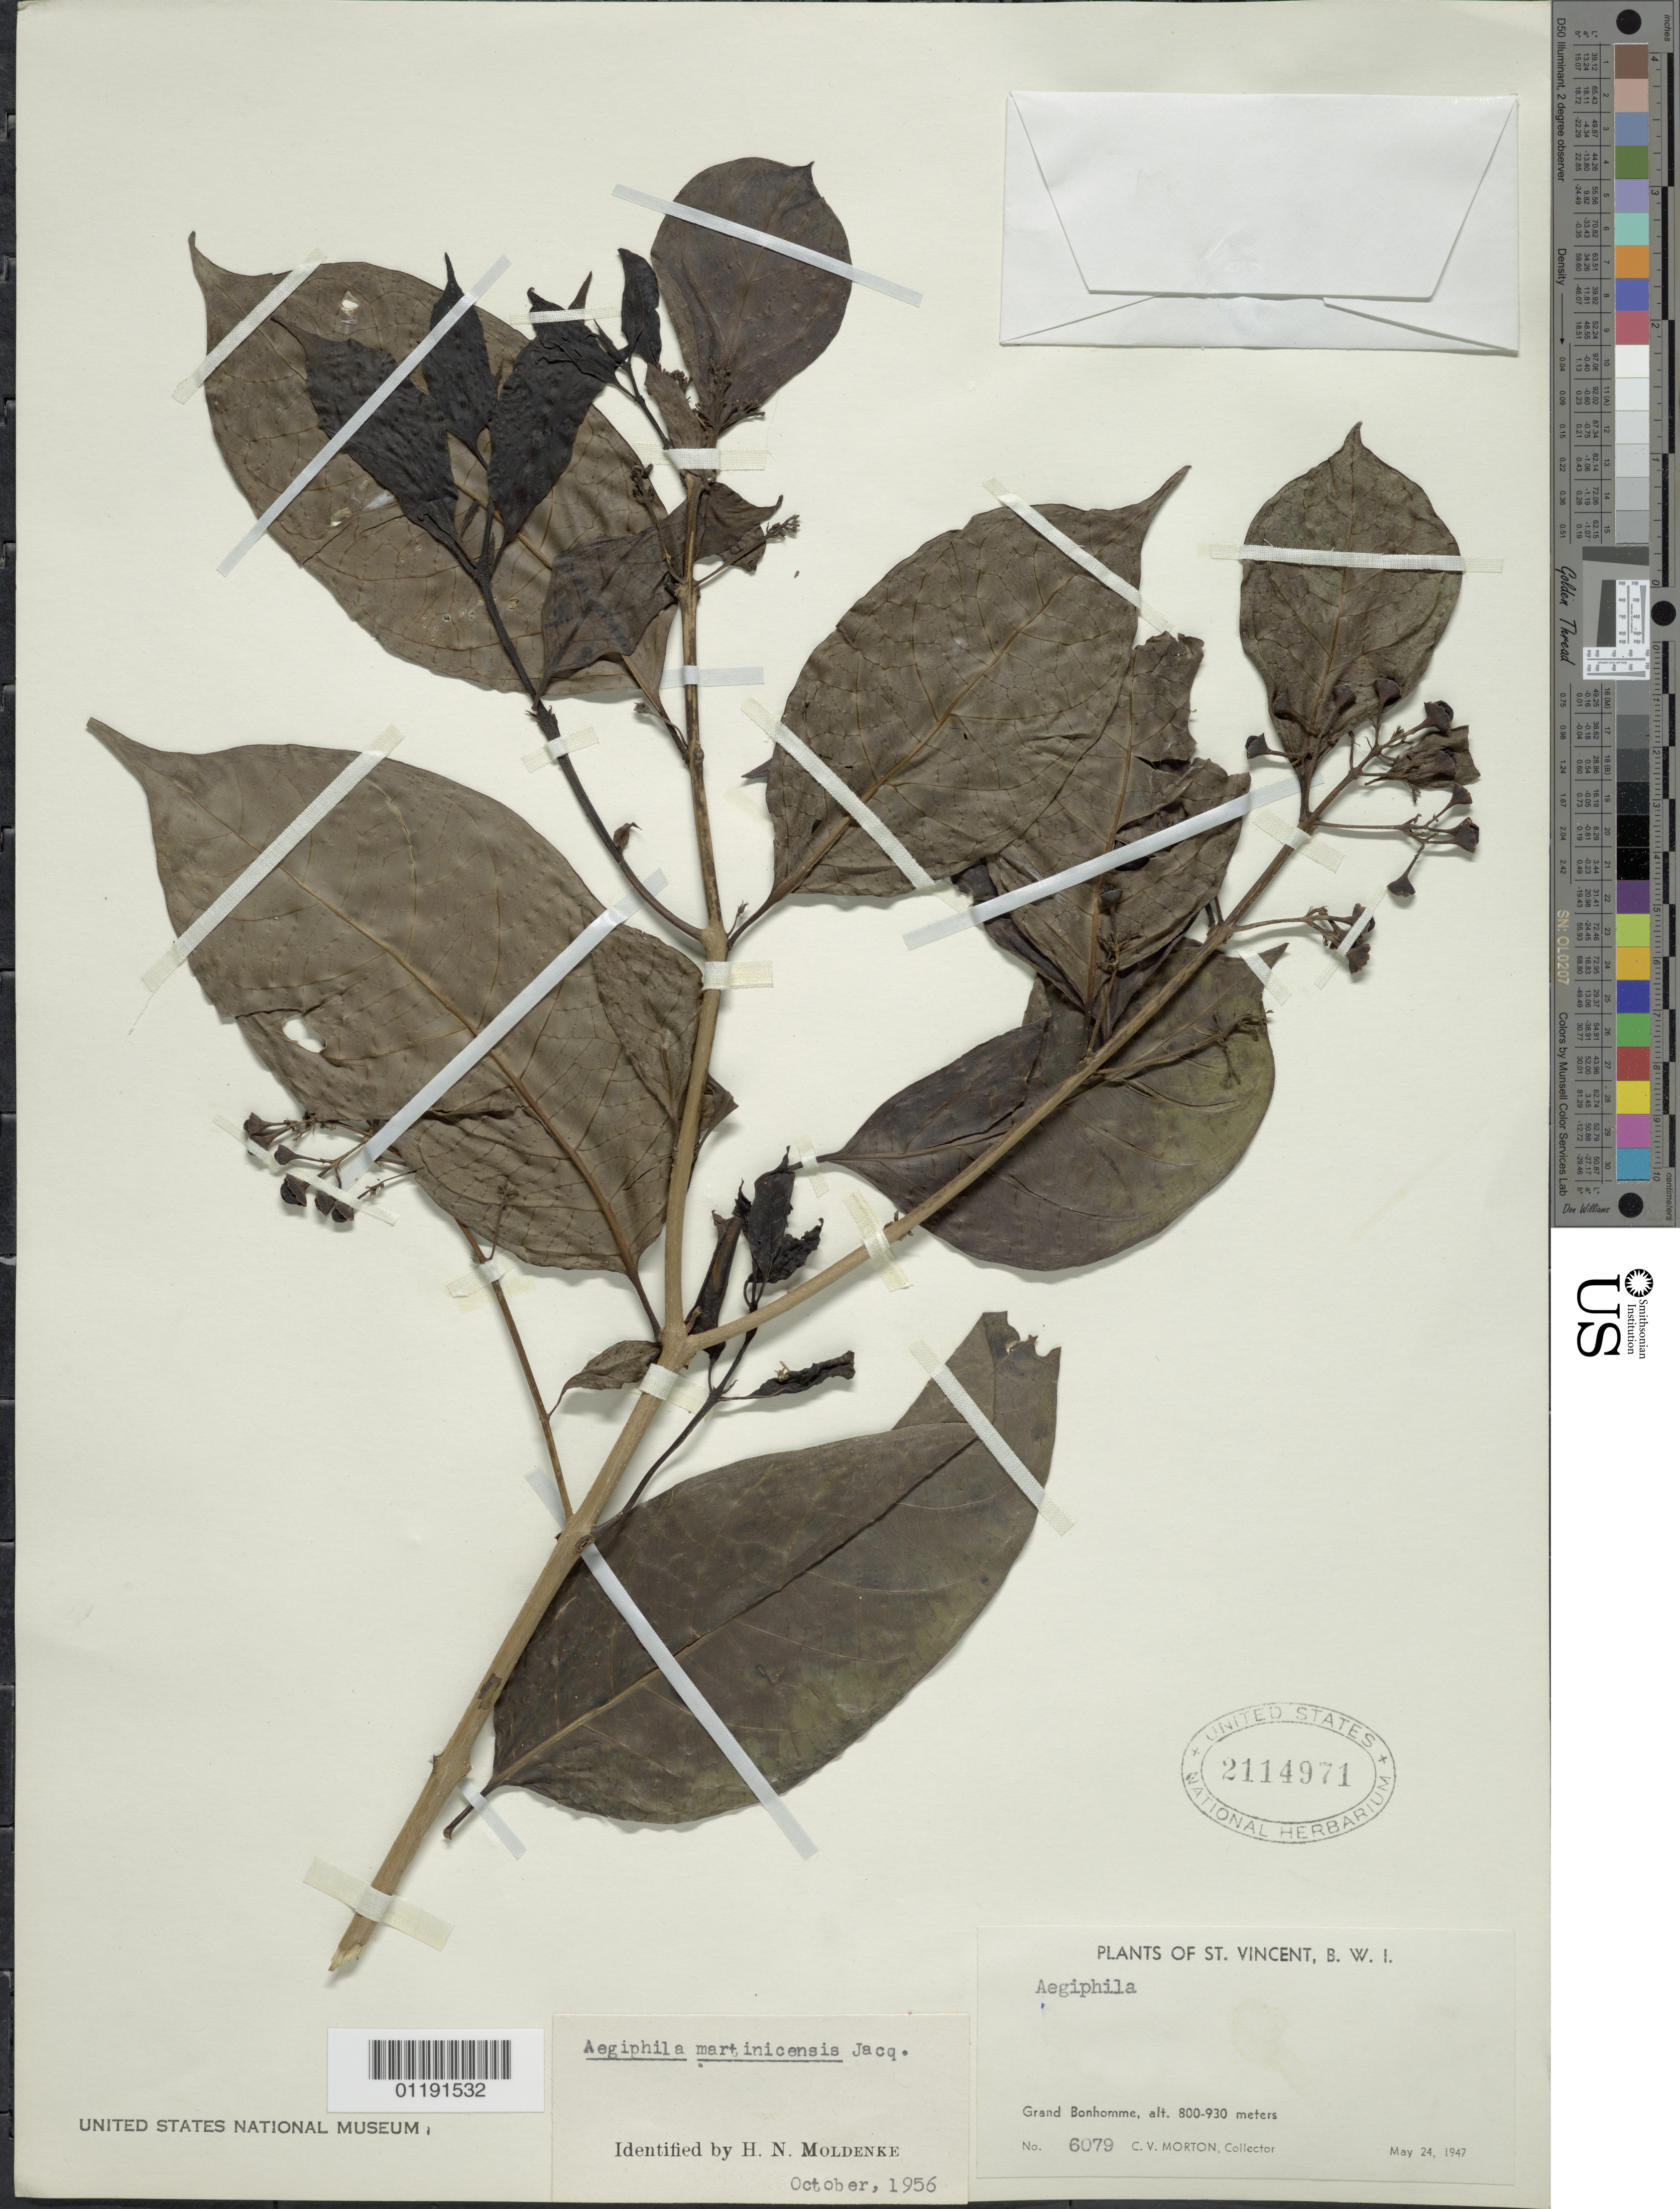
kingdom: Plantae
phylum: Tracheophyta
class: Magnoliopsida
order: Lamiales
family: Lamiaceae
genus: Aegiphila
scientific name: Aegiphila martinicensis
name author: Jacq.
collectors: C. V. Morton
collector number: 6079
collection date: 1947-05-24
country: St. Vincent - Grenadines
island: Saint Vincent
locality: Grand Bonhomme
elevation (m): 800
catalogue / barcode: US 2114971